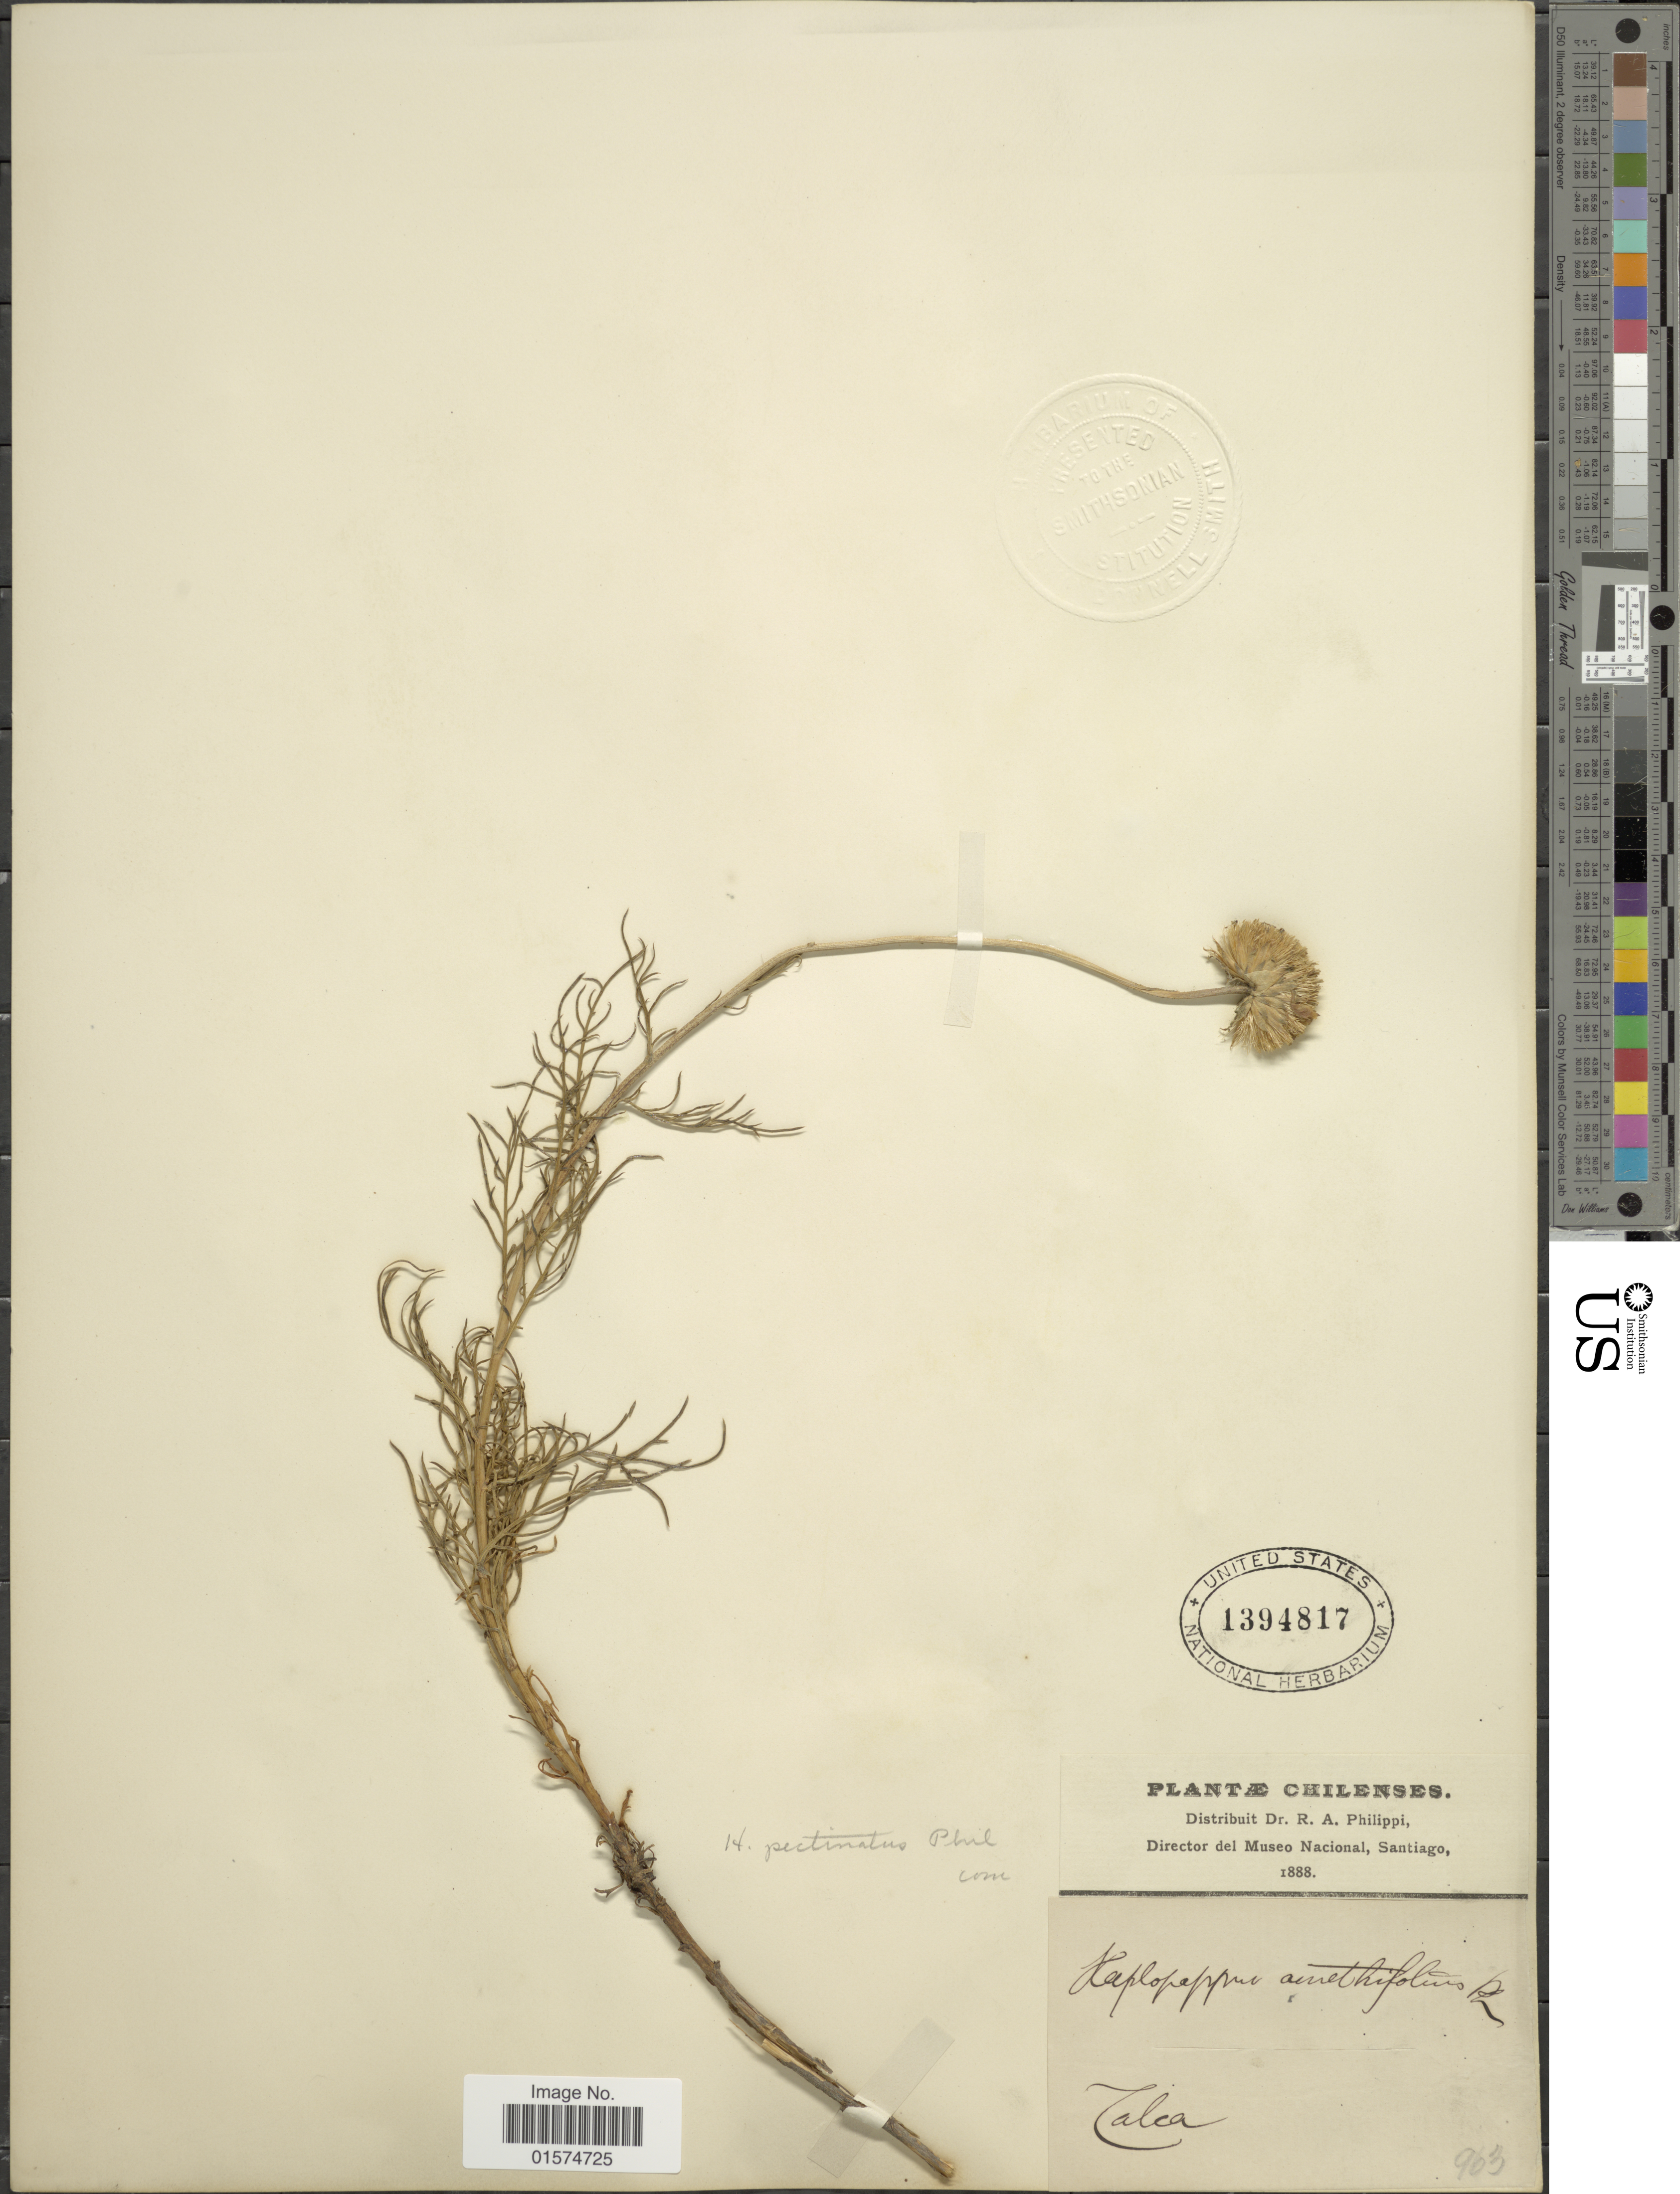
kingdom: Plantae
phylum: Tracheophyta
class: Magnoliopsida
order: Asterales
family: Asteraceae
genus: Notopappus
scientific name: Notopappus pectinatus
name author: (Phil.) Klingenb.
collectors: R. A. Philippi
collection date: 1888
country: Chile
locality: Talca.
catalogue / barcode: US 1394817